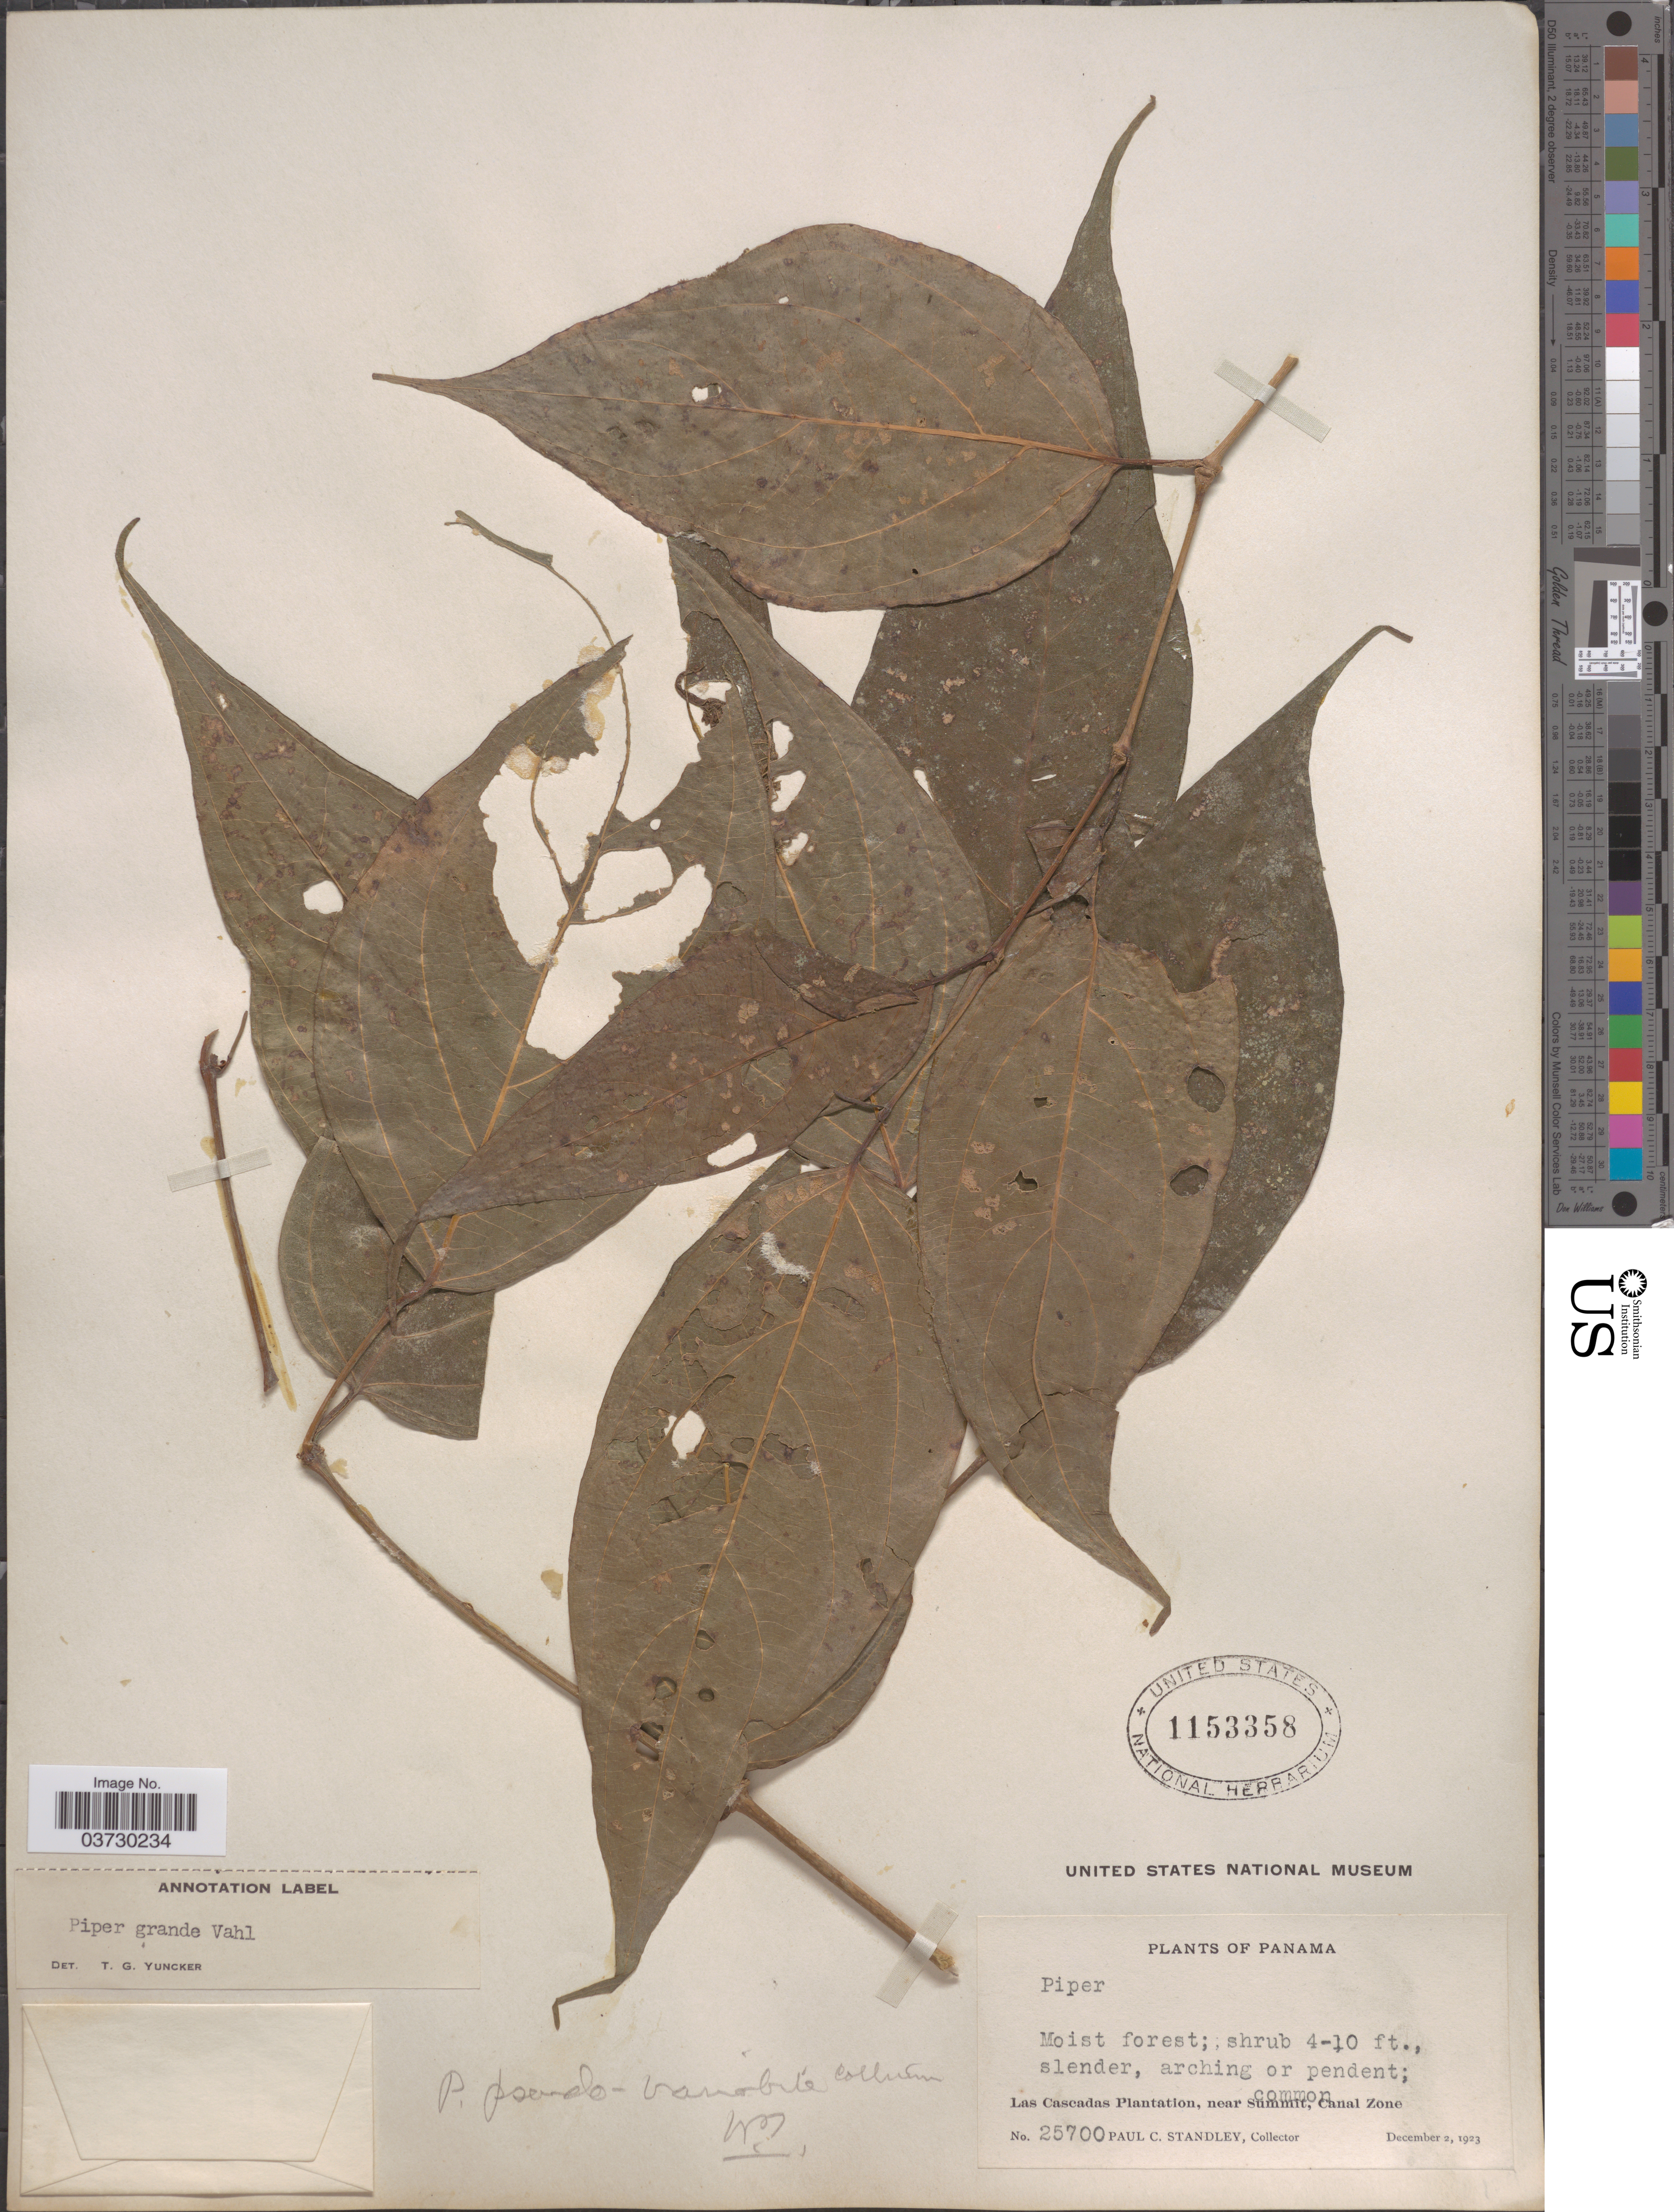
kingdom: Plantae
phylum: Tracheophyta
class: Magnoliopsida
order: Piperales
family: Piperaceae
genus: Piper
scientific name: Piper grande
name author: Vahl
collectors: P. C. Standley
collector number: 25700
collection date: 1923-12-02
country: Panama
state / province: Colón / Panamá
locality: Las Cascadas Plantation, near Summit, Canal Zone.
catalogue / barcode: US 1153358